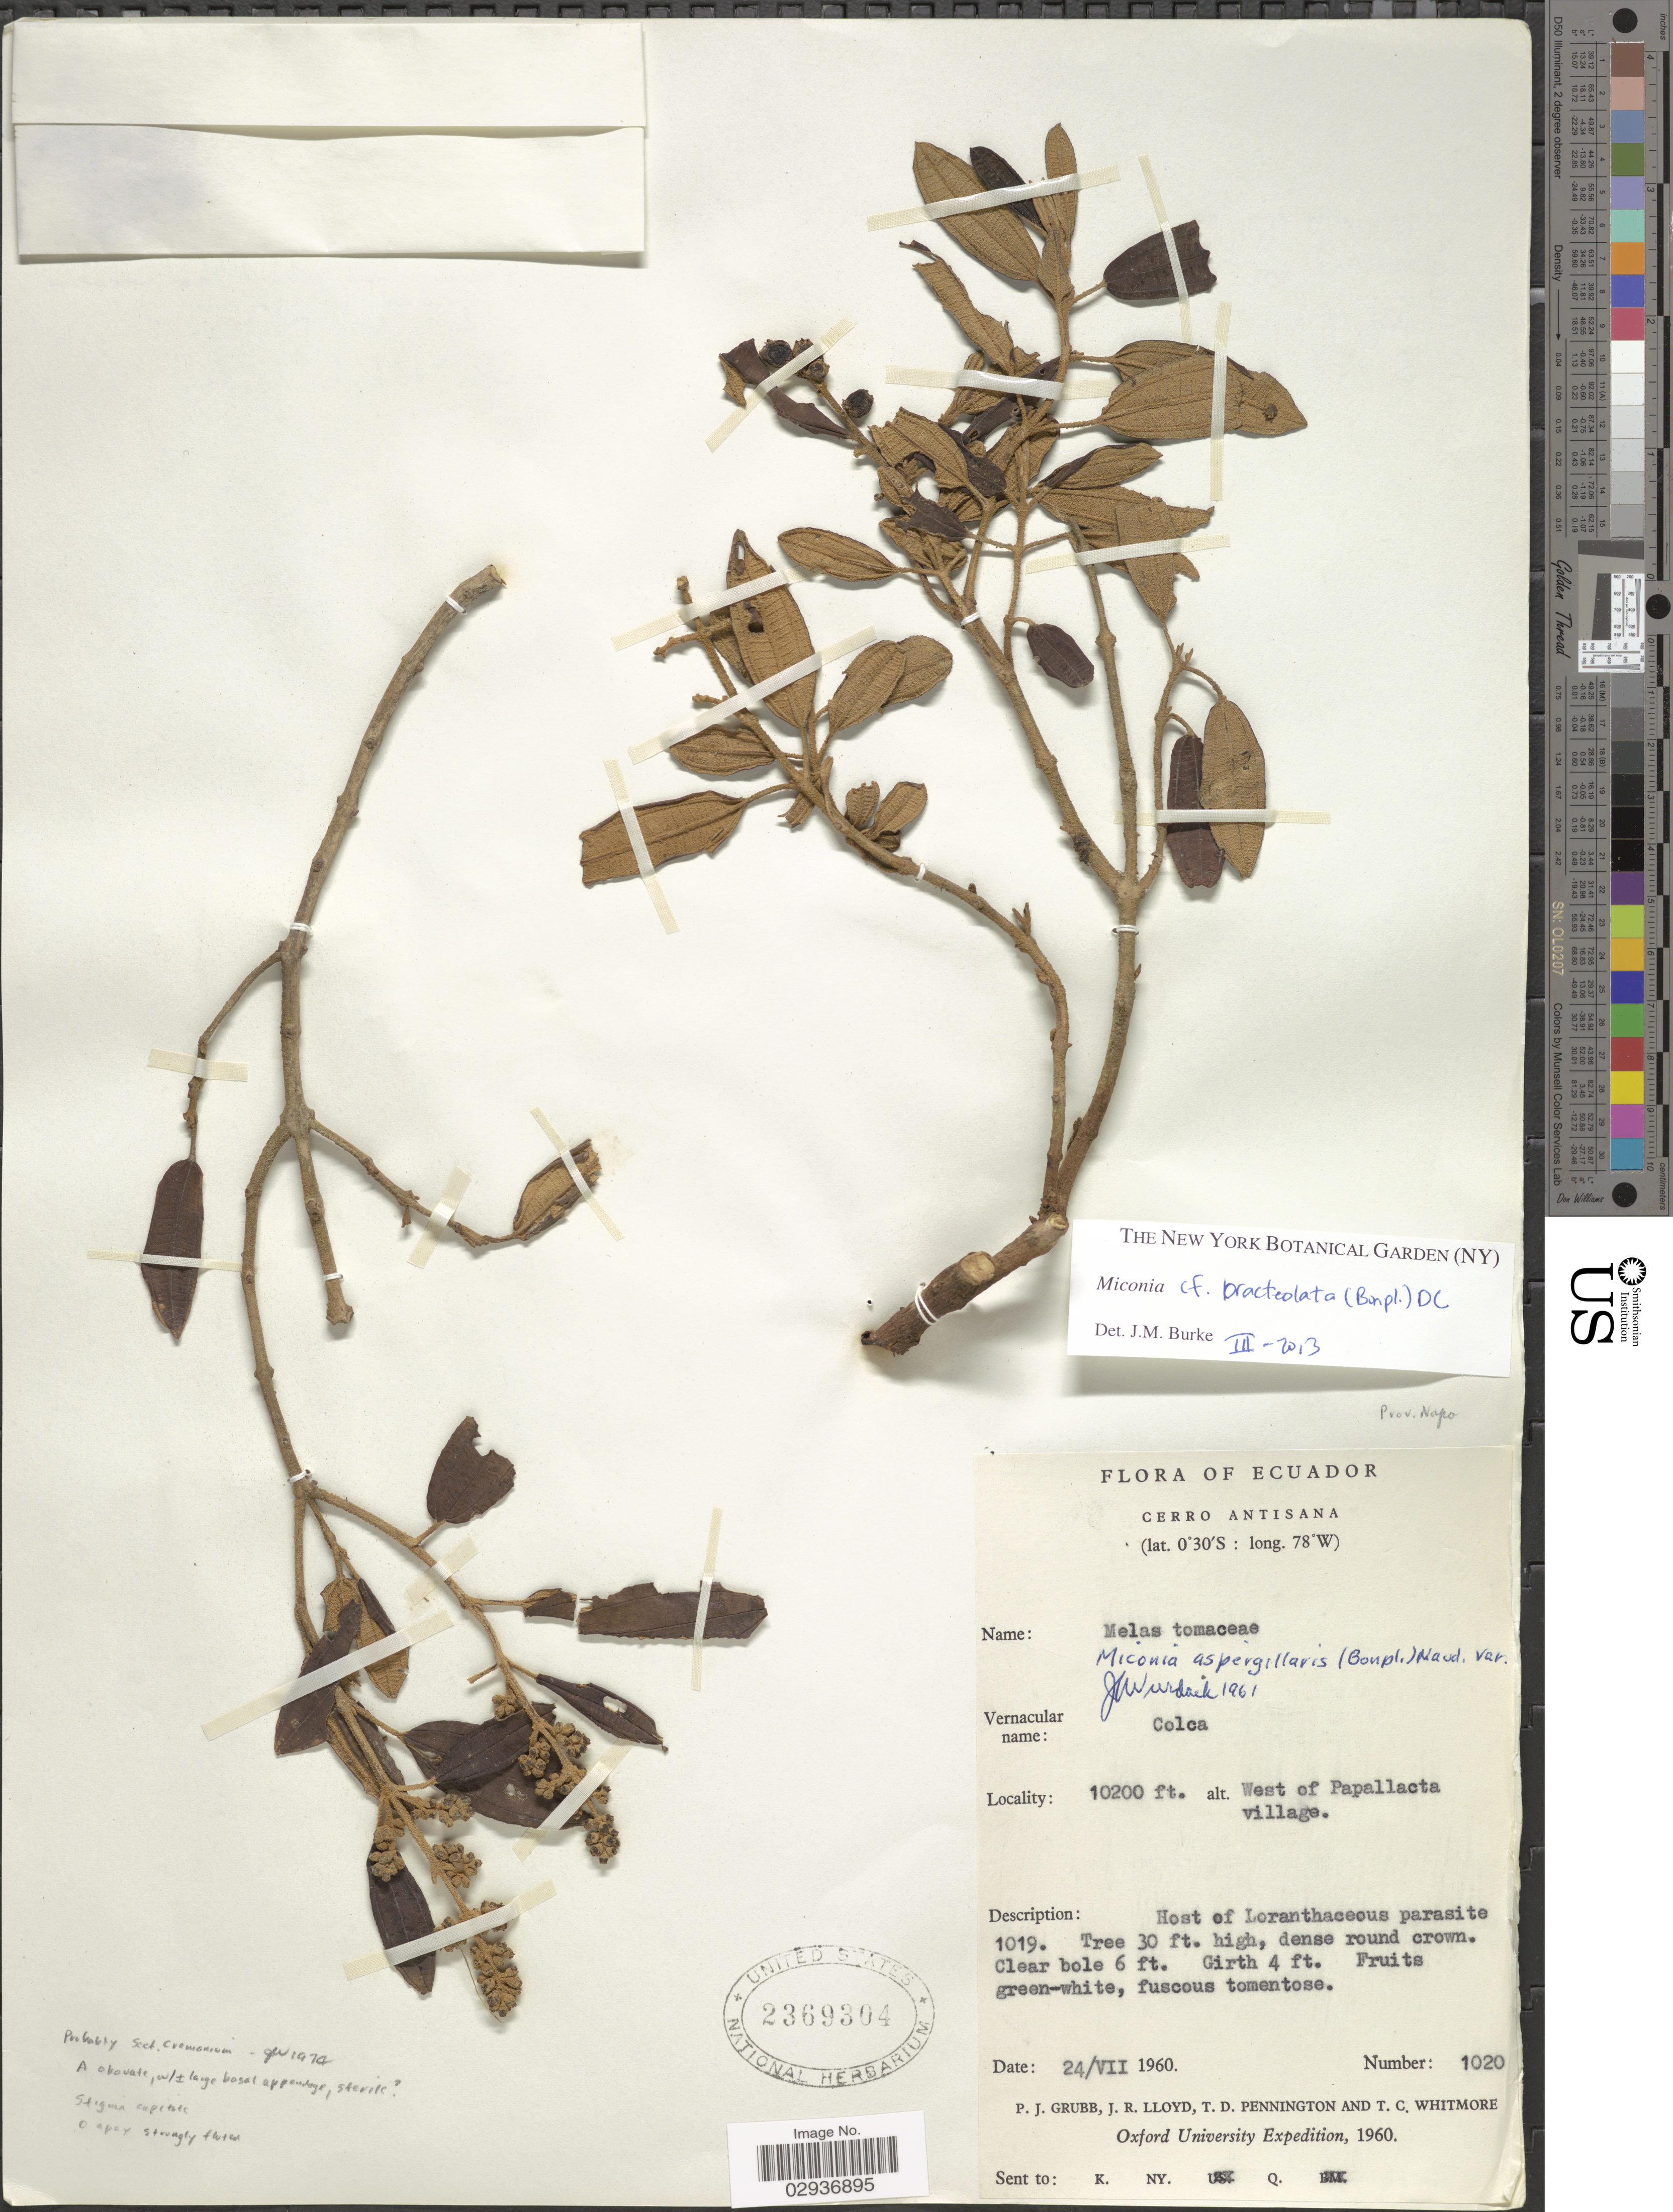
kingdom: Plantae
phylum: Tracheophyta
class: Magnoliopsida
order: Myrtales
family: Melastomataceae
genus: Miconia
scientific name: Miconia bracteolata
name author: (Bonpl.) DC.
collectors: P. J. Grubb, J. R. Lloyd, T. D. Pennington & T. C. Whitmore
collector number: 1020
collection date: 1960-07-24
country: Ecuador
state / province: Napo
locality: Cerro Antisana. West of Papallacta village.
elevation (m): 3109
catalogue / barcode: US 2369304